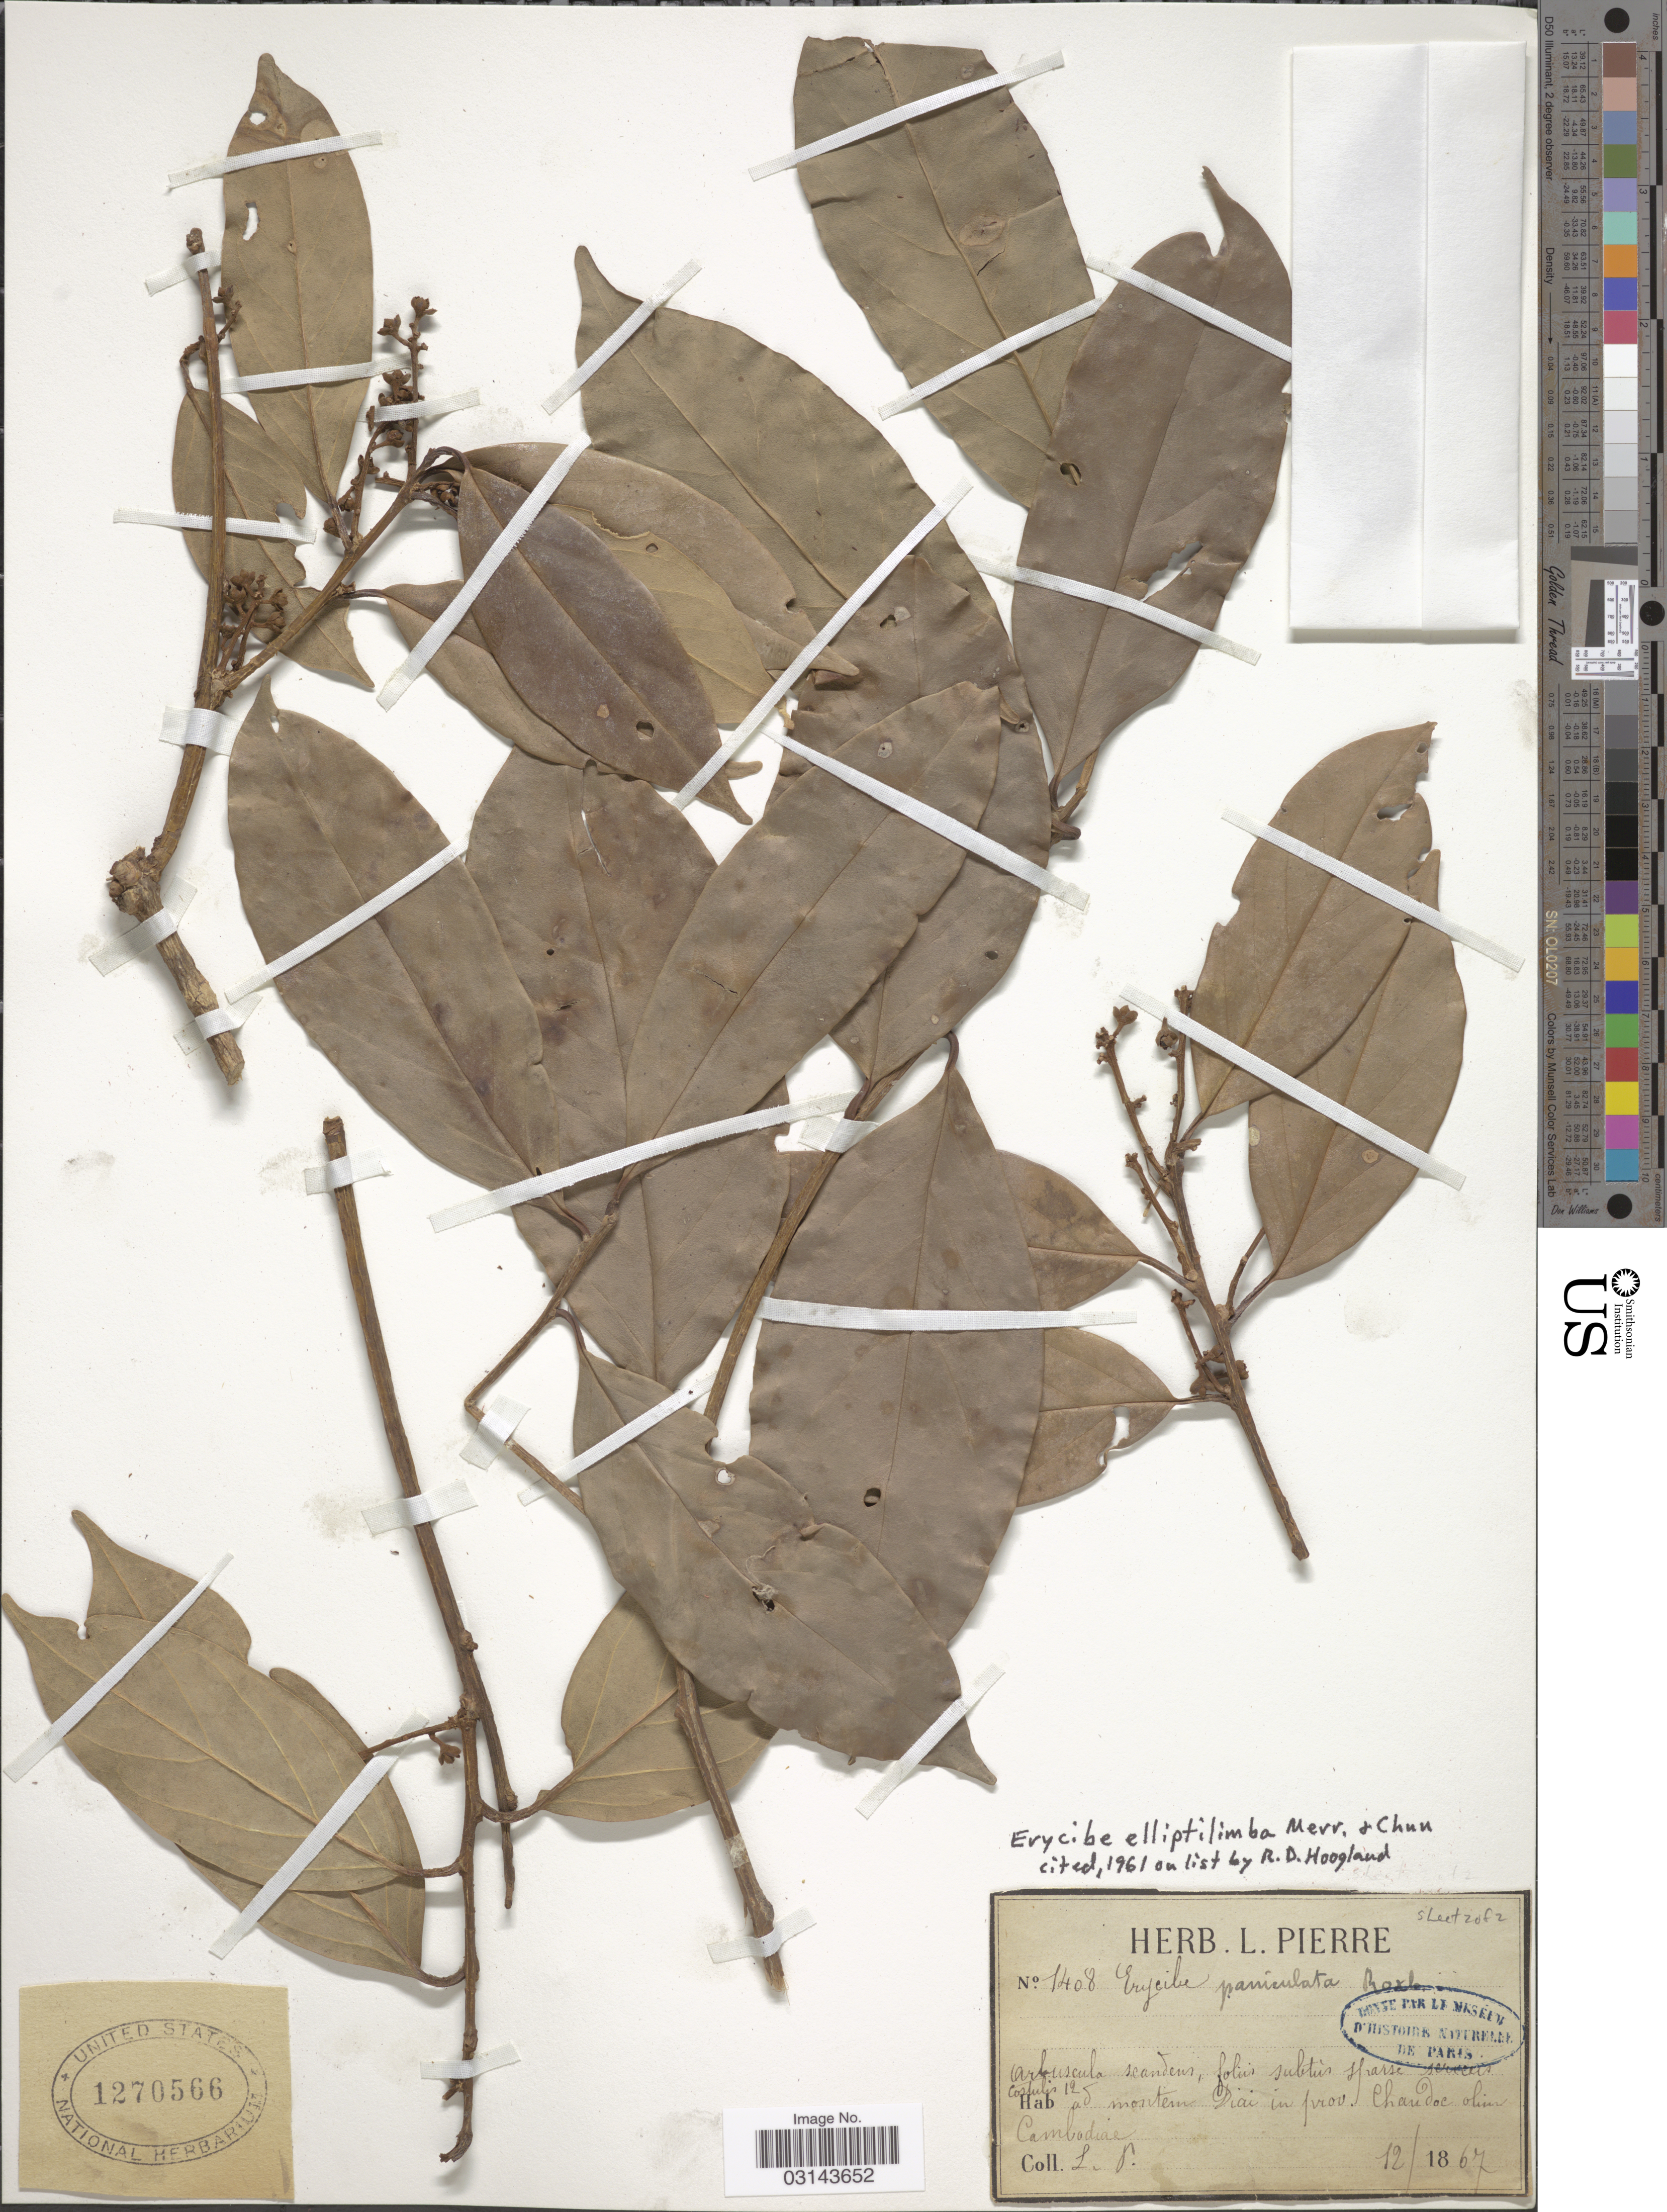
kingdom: Plantae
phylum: Tracheophyta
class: Magnoliopsida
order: Solanales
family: Convolvulaceae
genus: Erycibe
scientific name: Erycibe elliptilimba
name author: Merr. & Chun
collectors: L. Pierre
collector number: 1408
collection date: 1867-12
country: Vietnam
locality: Ad montem Diai [interpreted] in prov. Chaudoc olim Cambodiae.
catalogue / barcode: US 1270566